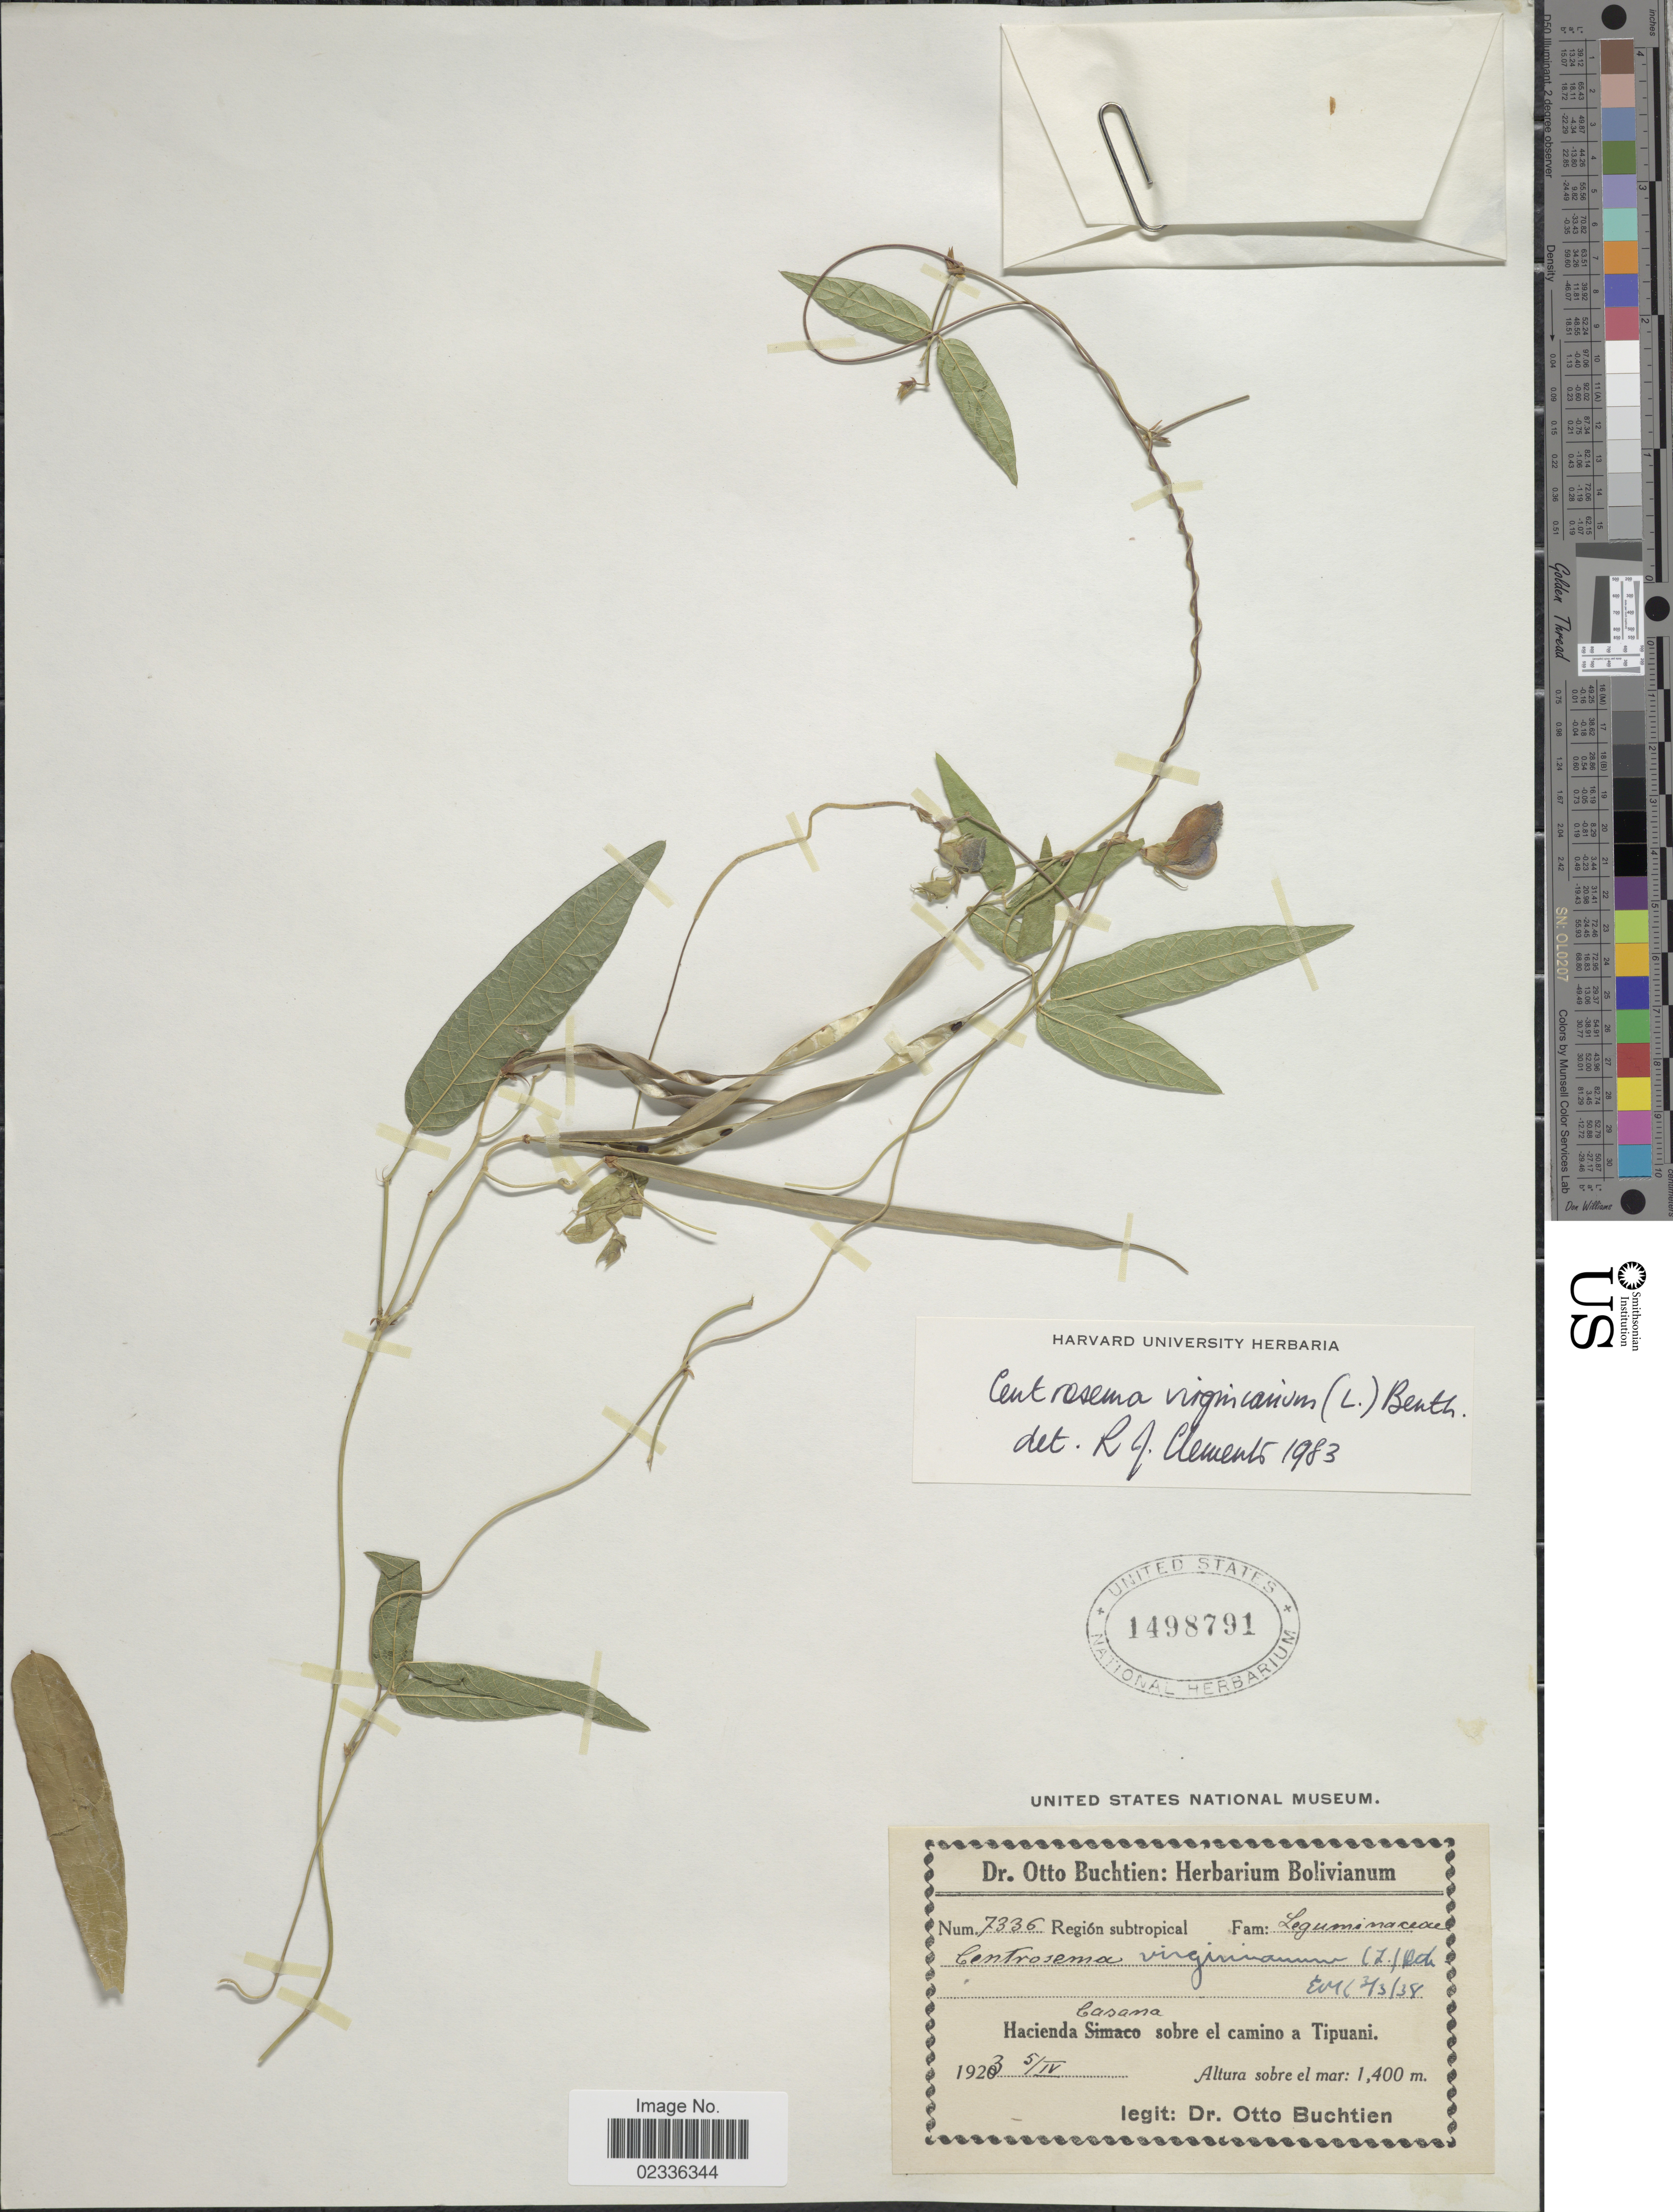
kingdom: Plantae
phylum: Tracheophyta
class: Magnoliopsida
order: Fabales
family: Fabaceae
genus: Centrosema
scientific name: Centrosema virginianum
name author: (L.) Benth.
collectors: O. Buchtien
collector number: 7336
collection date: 1923-04-05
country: Bolivia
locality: Hacienda Casana sobre el camino a Tipuani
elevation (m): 1400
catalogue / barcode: US 1498791